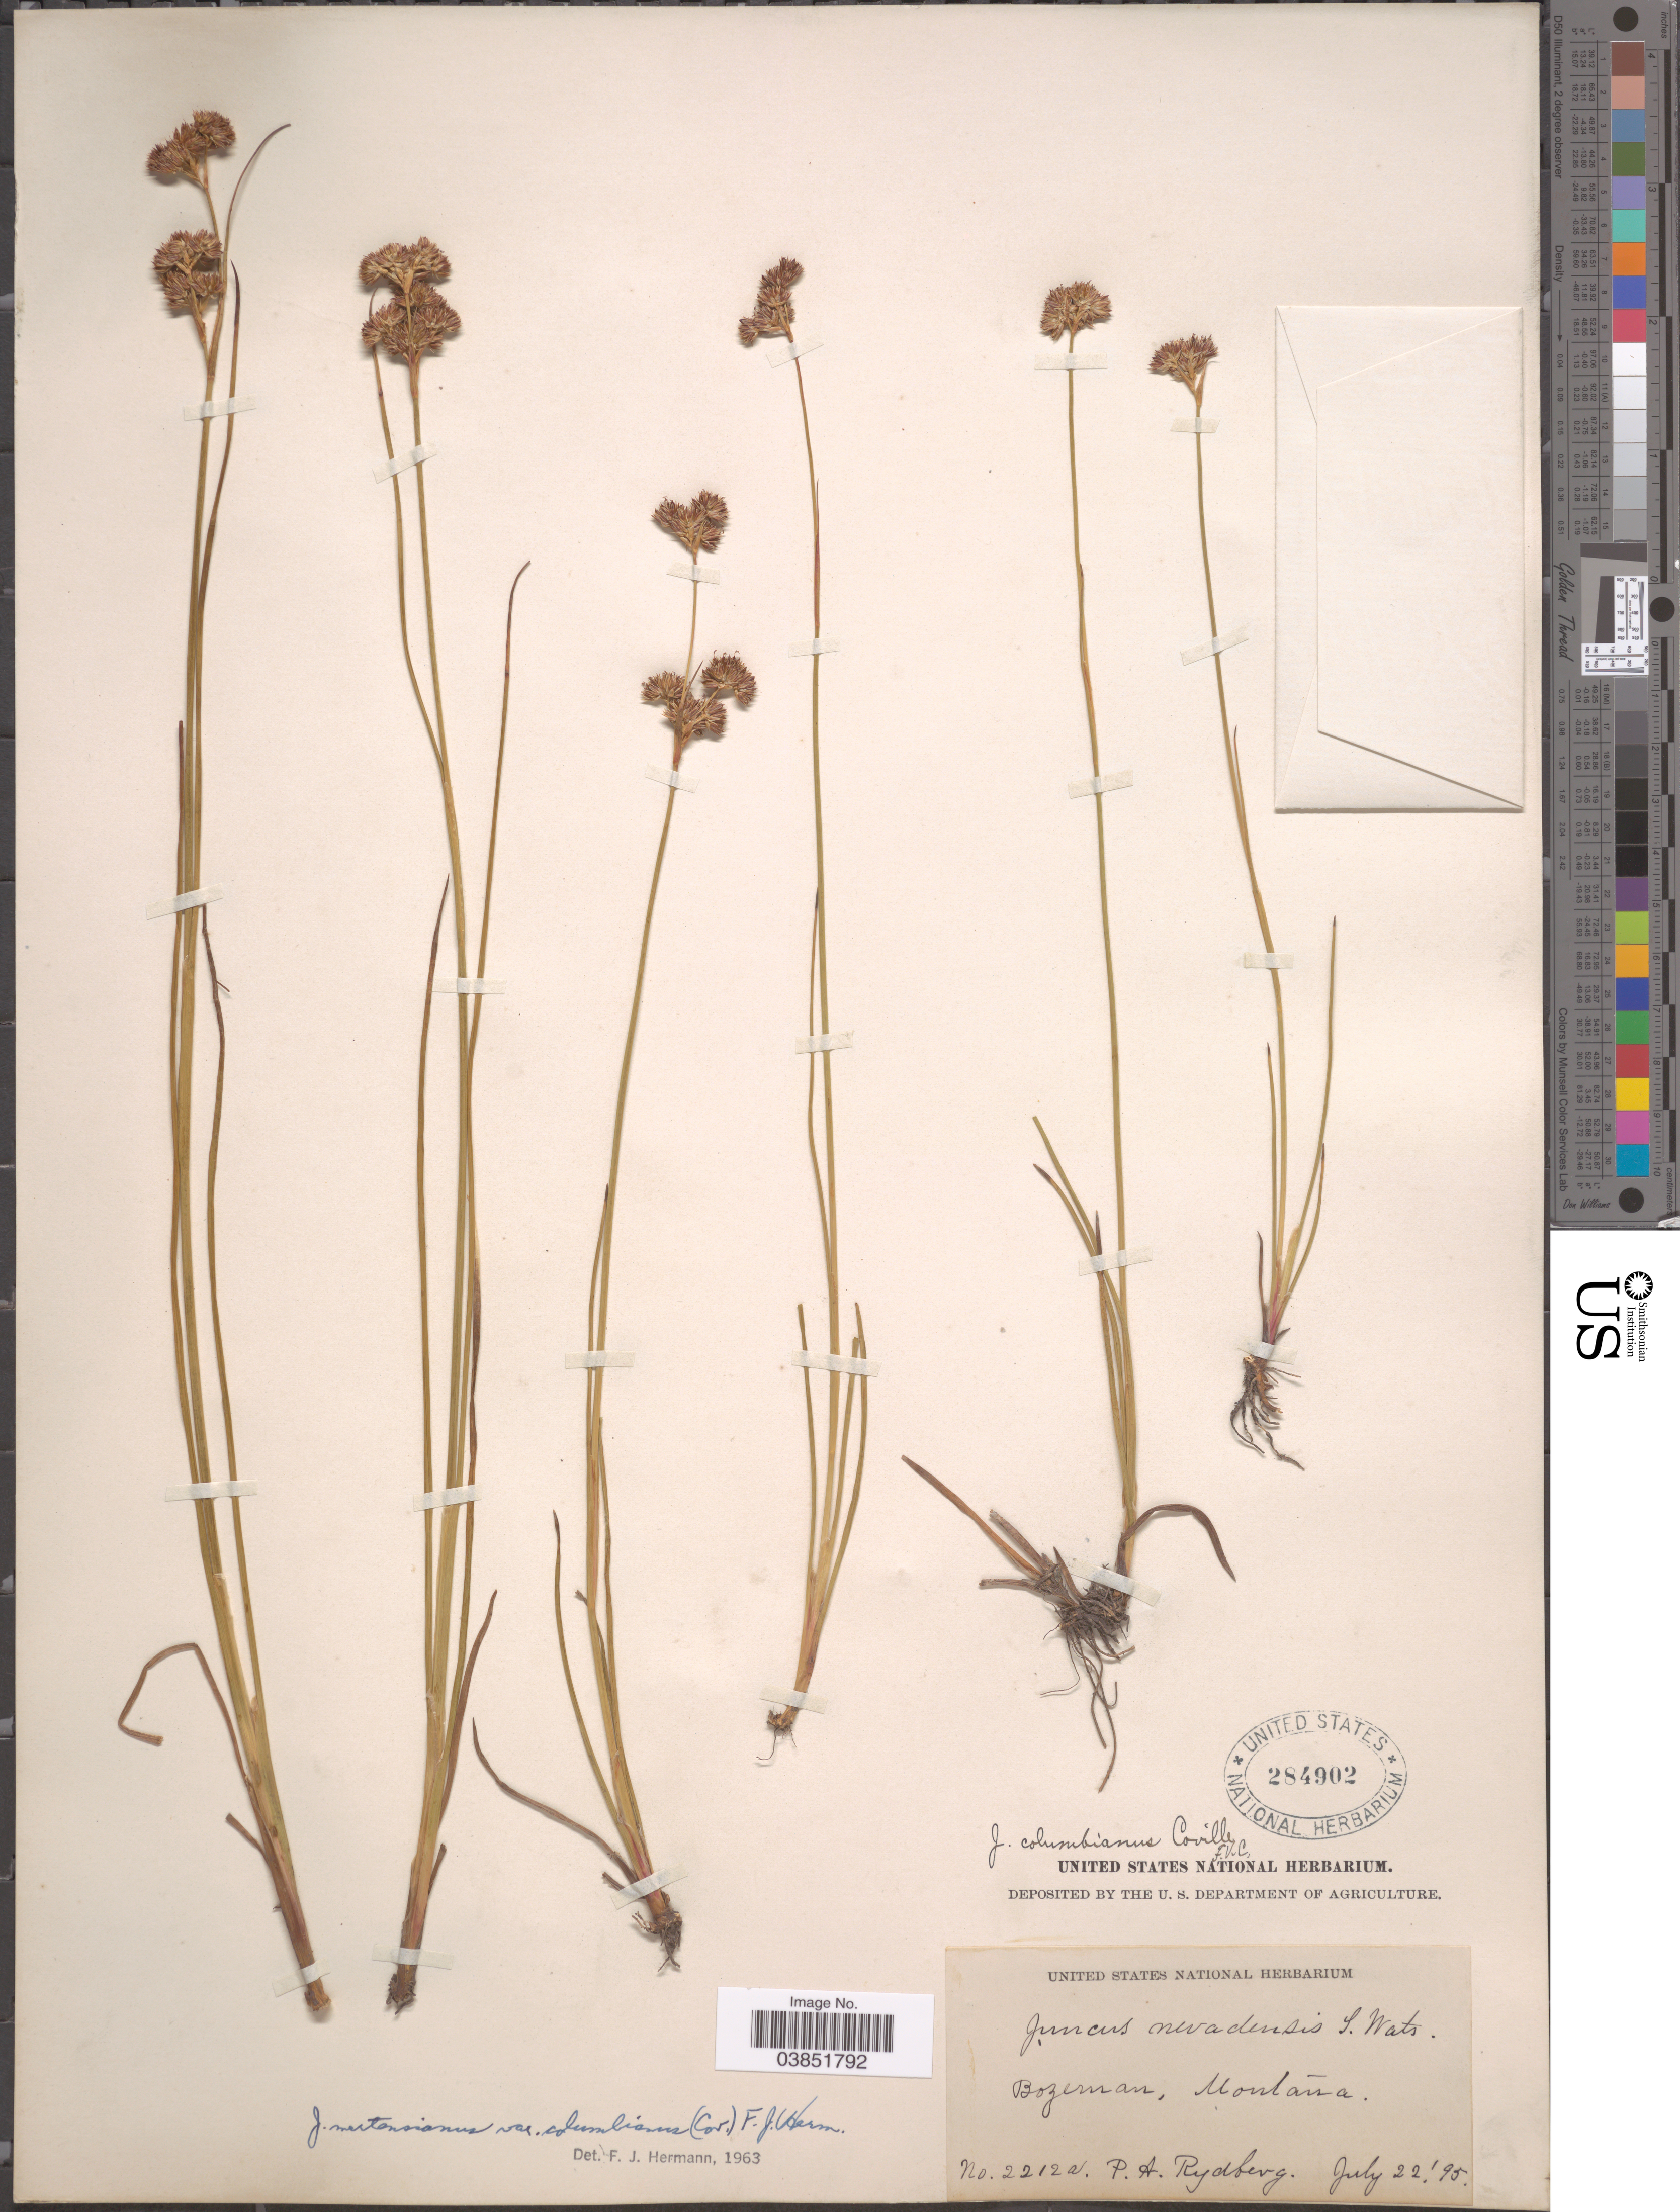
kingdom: Plantae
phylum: Tracheophyta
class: Liliopsida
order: Poales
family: Juncaceae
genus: Juncus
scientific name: Juncus columbianus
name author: Coville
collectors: P. A. Rydberg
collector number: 2212a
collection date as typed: Transcribed d/m/y: 22/7/95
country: United States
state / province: Montana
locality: Bozeman.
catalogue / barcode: US 284902